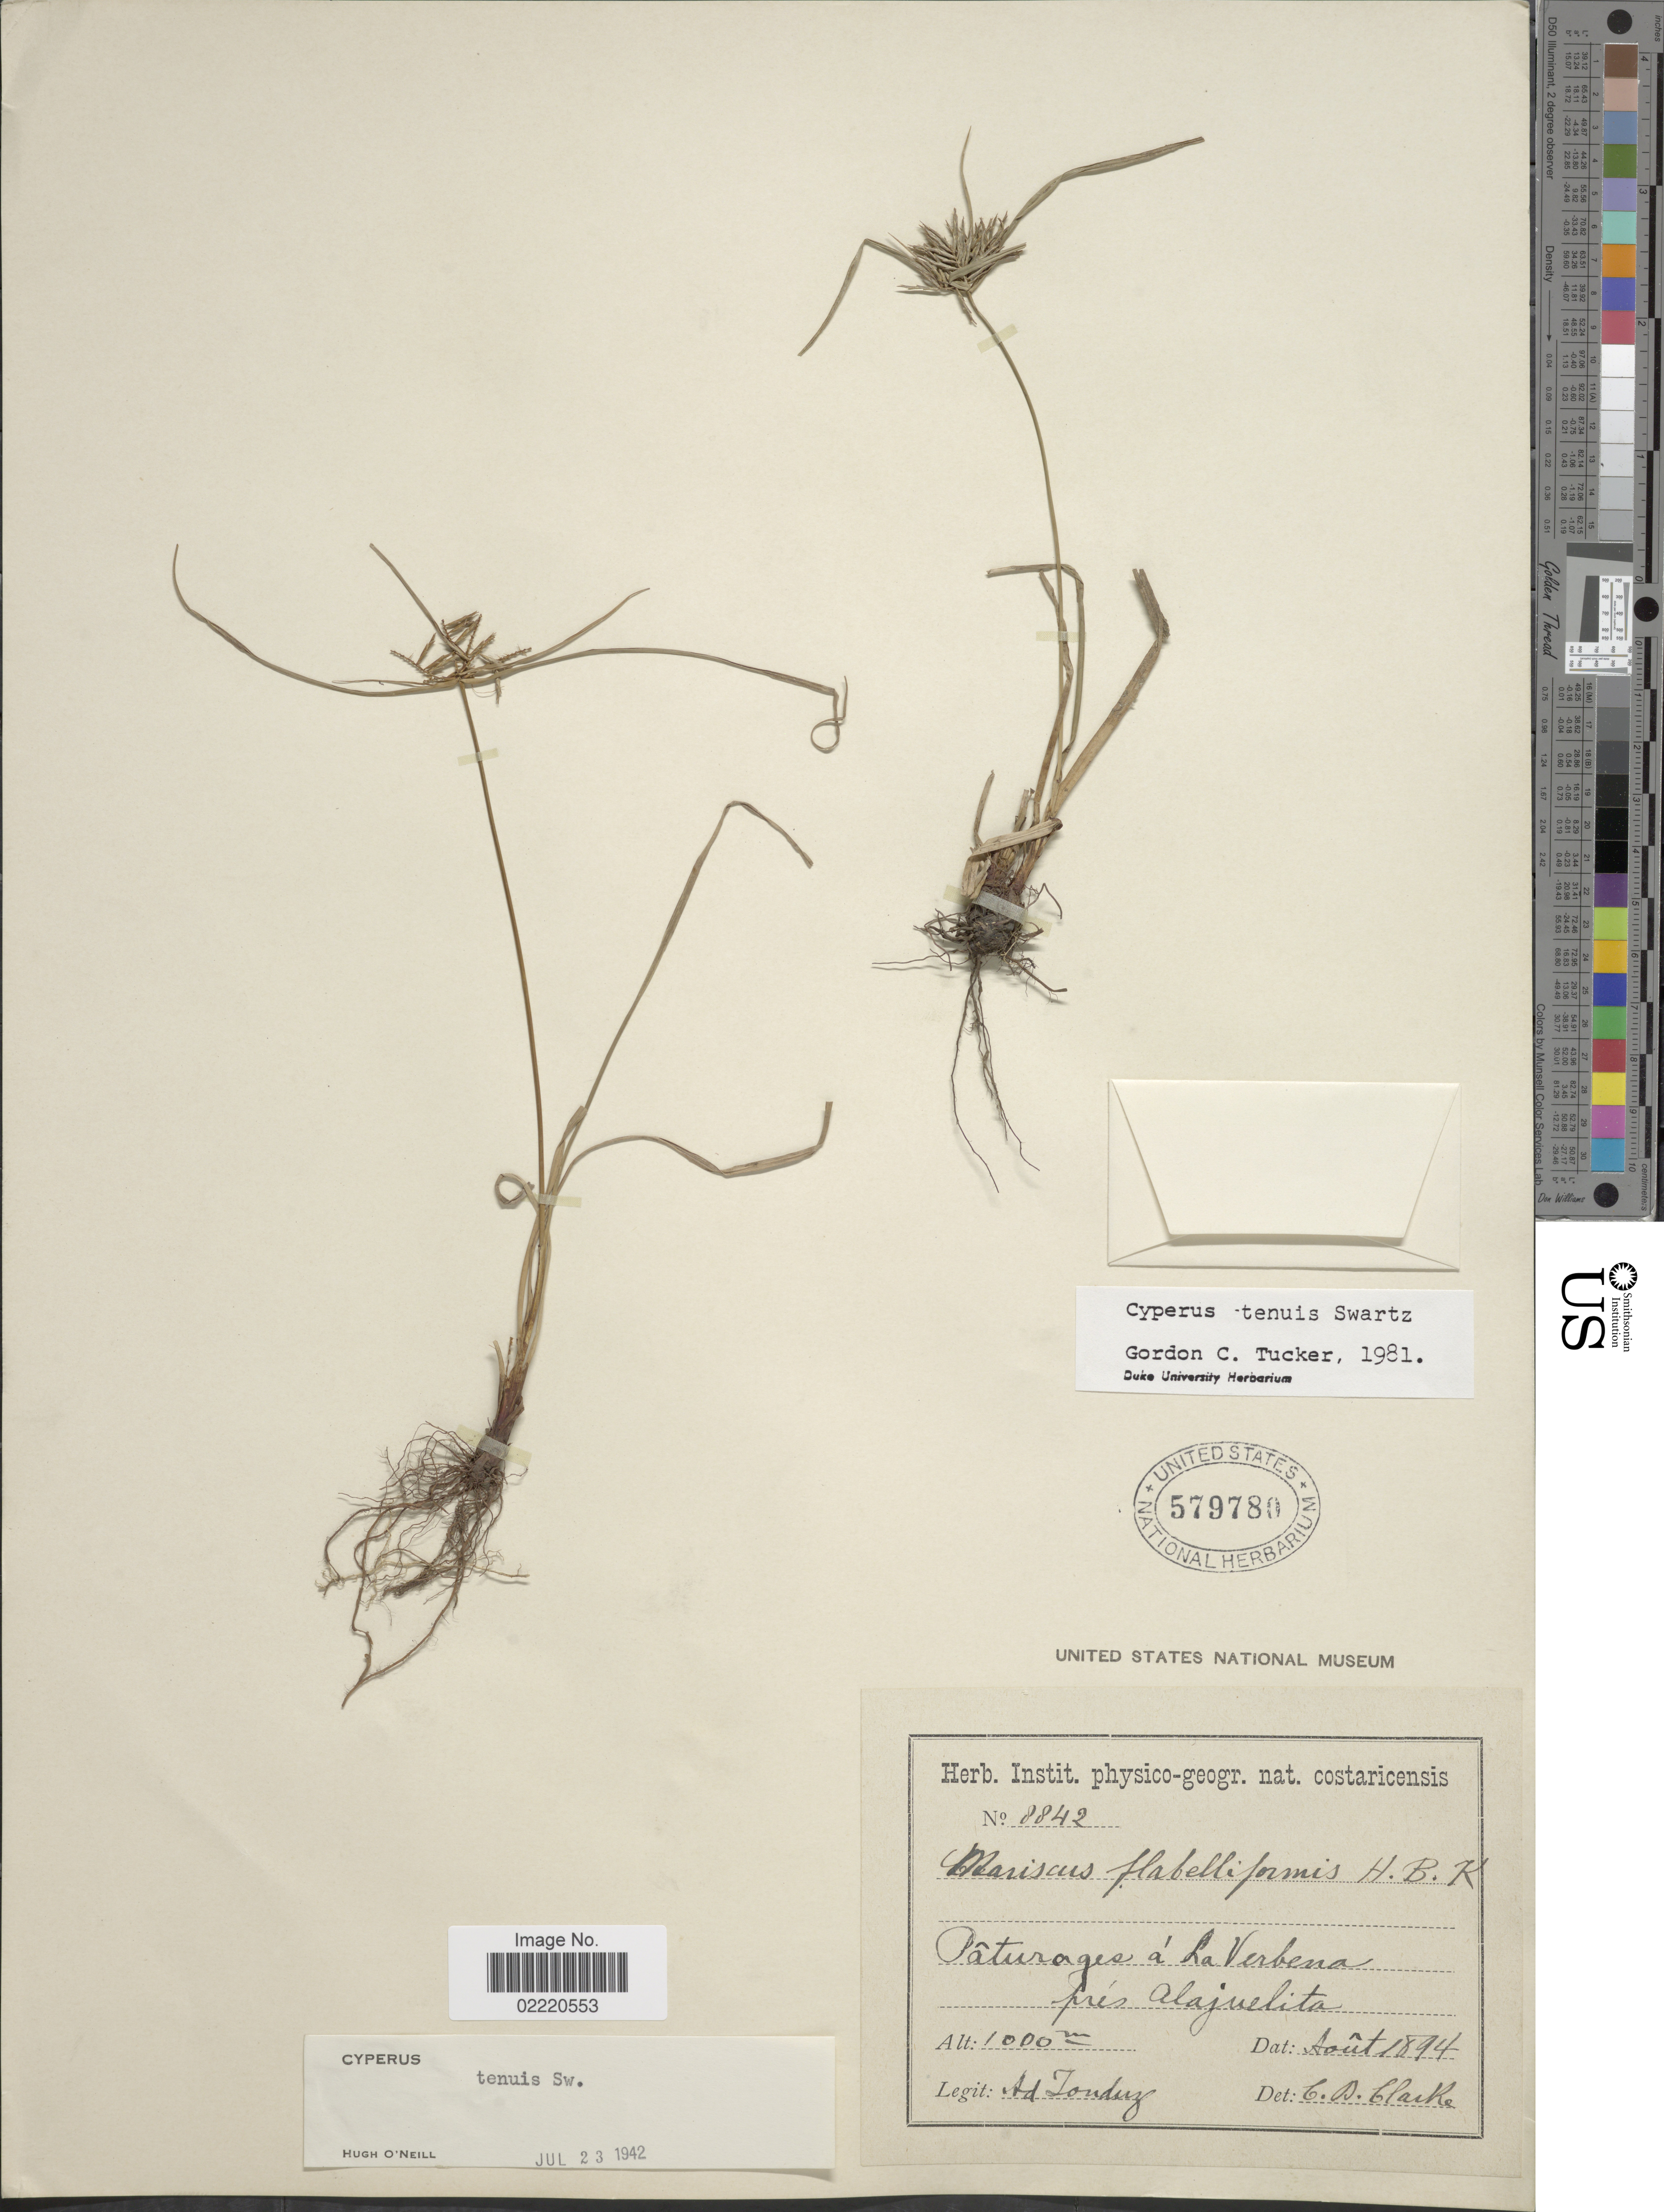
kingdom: Plantae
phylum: Tracheophyta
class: Liliopsida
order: Poales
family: Cyperaceae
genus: Cyperus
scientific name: Cyperus tenuis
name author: Sw.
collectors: A. Tonduz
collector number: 8842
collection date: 1894-08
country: Costa Rica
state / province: Alajuela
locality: Paturages a La Verbena, pres Alajuelita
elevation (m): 1000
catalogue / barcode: US 579780